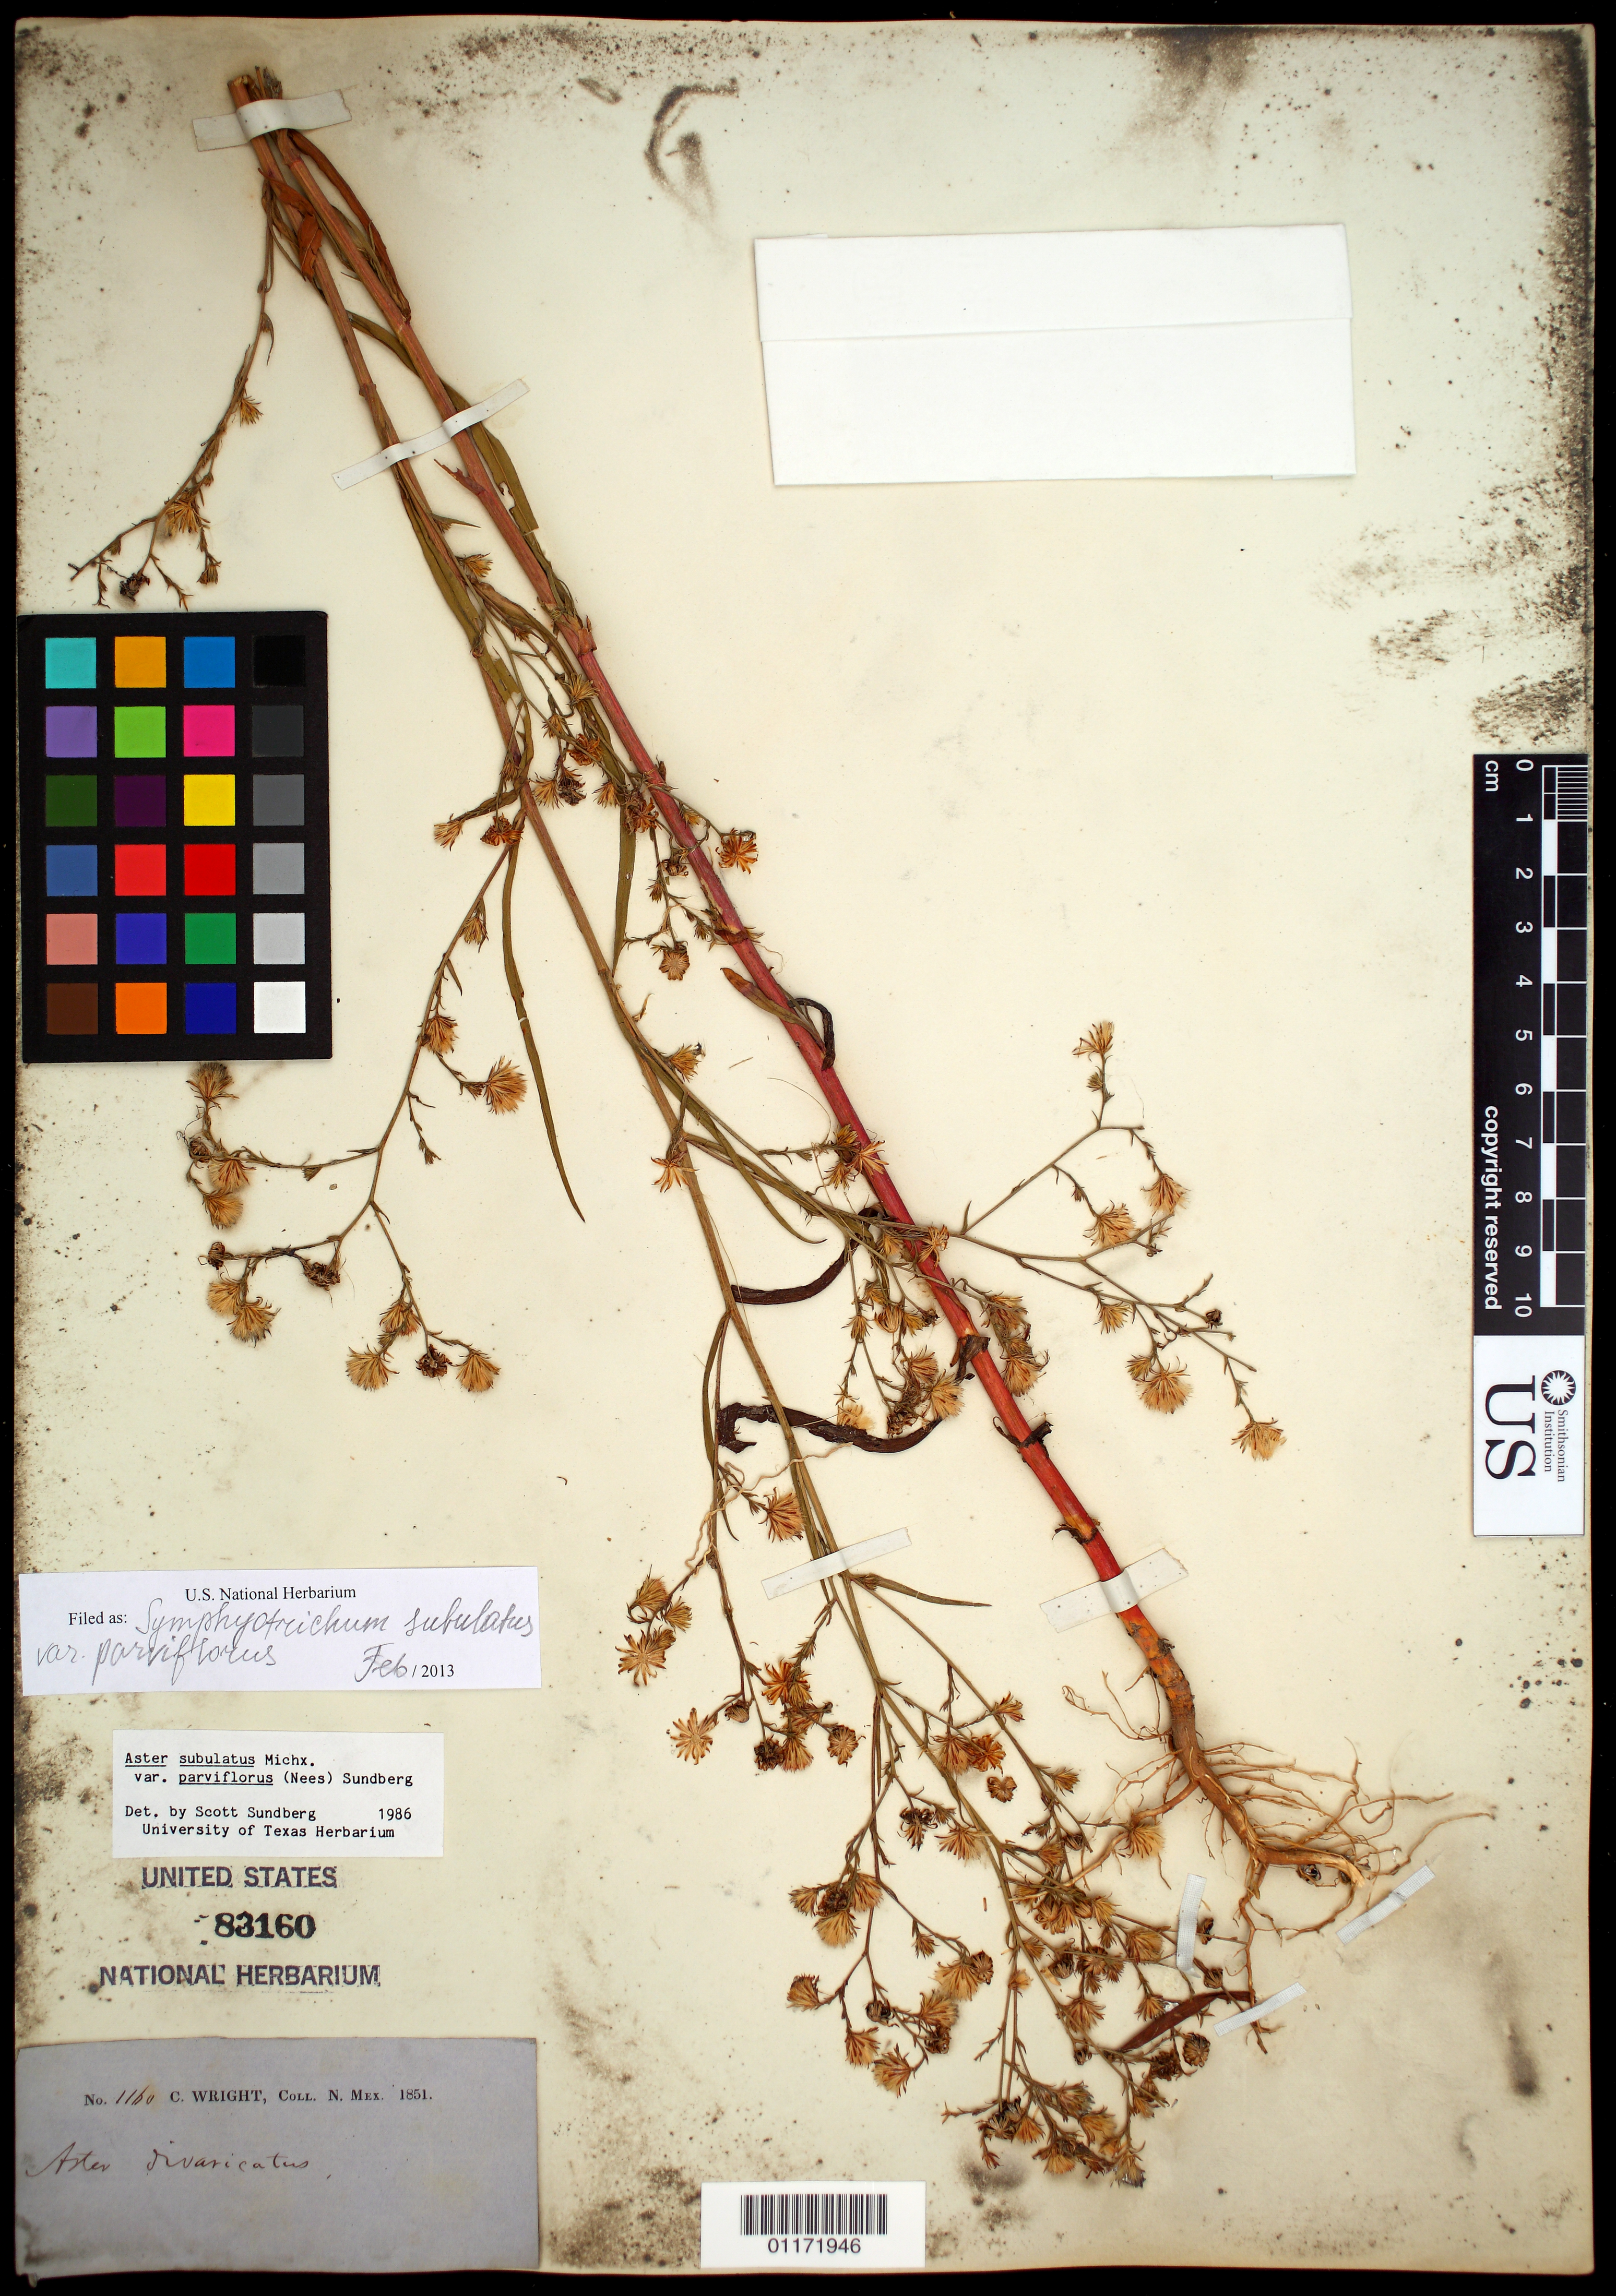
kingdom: Plantae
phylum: Tracheophyta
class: Magnoliopsida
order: Asterales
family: Asteraceae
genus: Symphyotrichum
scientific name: Symphyotrichum subulatum var. parviflorum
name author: (Nees) S.D. Sundb.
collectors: C. Wright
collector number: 1160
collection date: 1851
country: United States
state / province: New Mexico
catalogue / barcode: US 83160